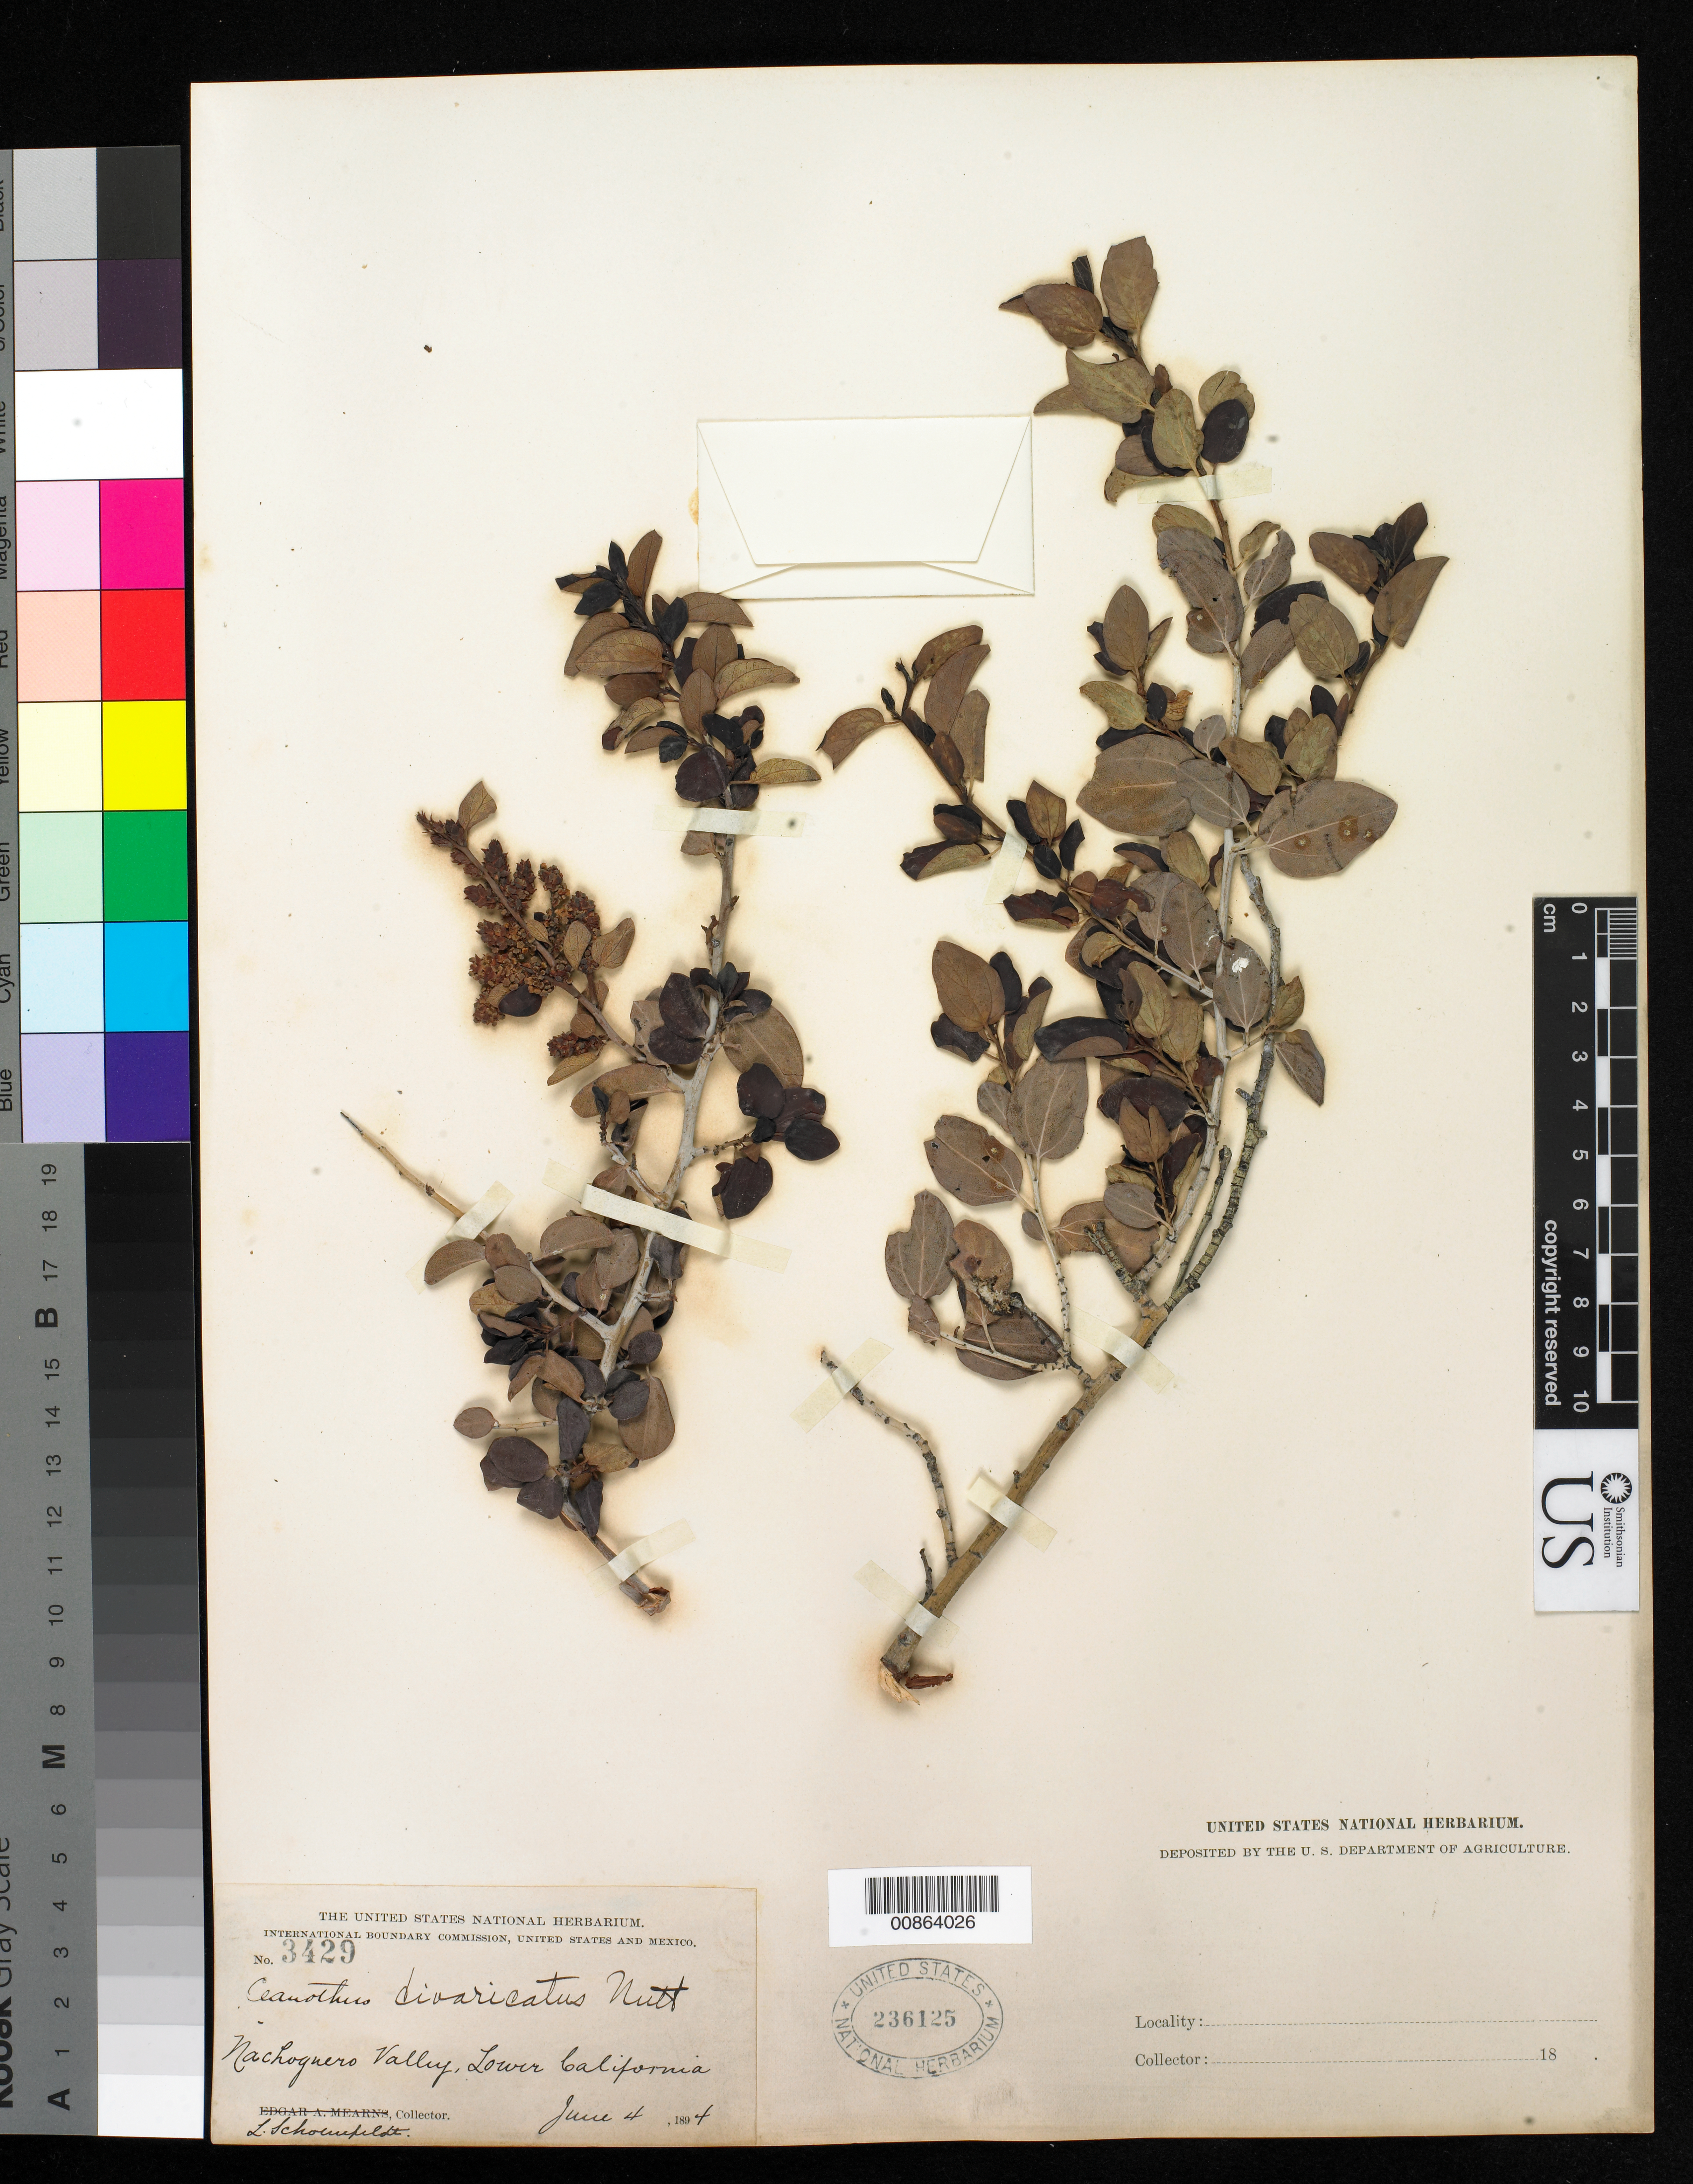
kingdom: Plantae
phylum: Tracheophyta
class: Magnoliopsida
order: Rosales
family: Rhamnaceae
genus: Ceanothus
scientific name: Ceanothus divaricatus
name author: Nutt. ex Torr. & S.F. Gray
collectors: L. Schoenfeldt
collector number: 3429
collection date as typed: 04 Jun 1894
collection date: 1894-06-04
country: Mexico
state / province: Baja California Norte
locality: Nachoguero Valley, Baja California.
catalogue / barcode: US 236125